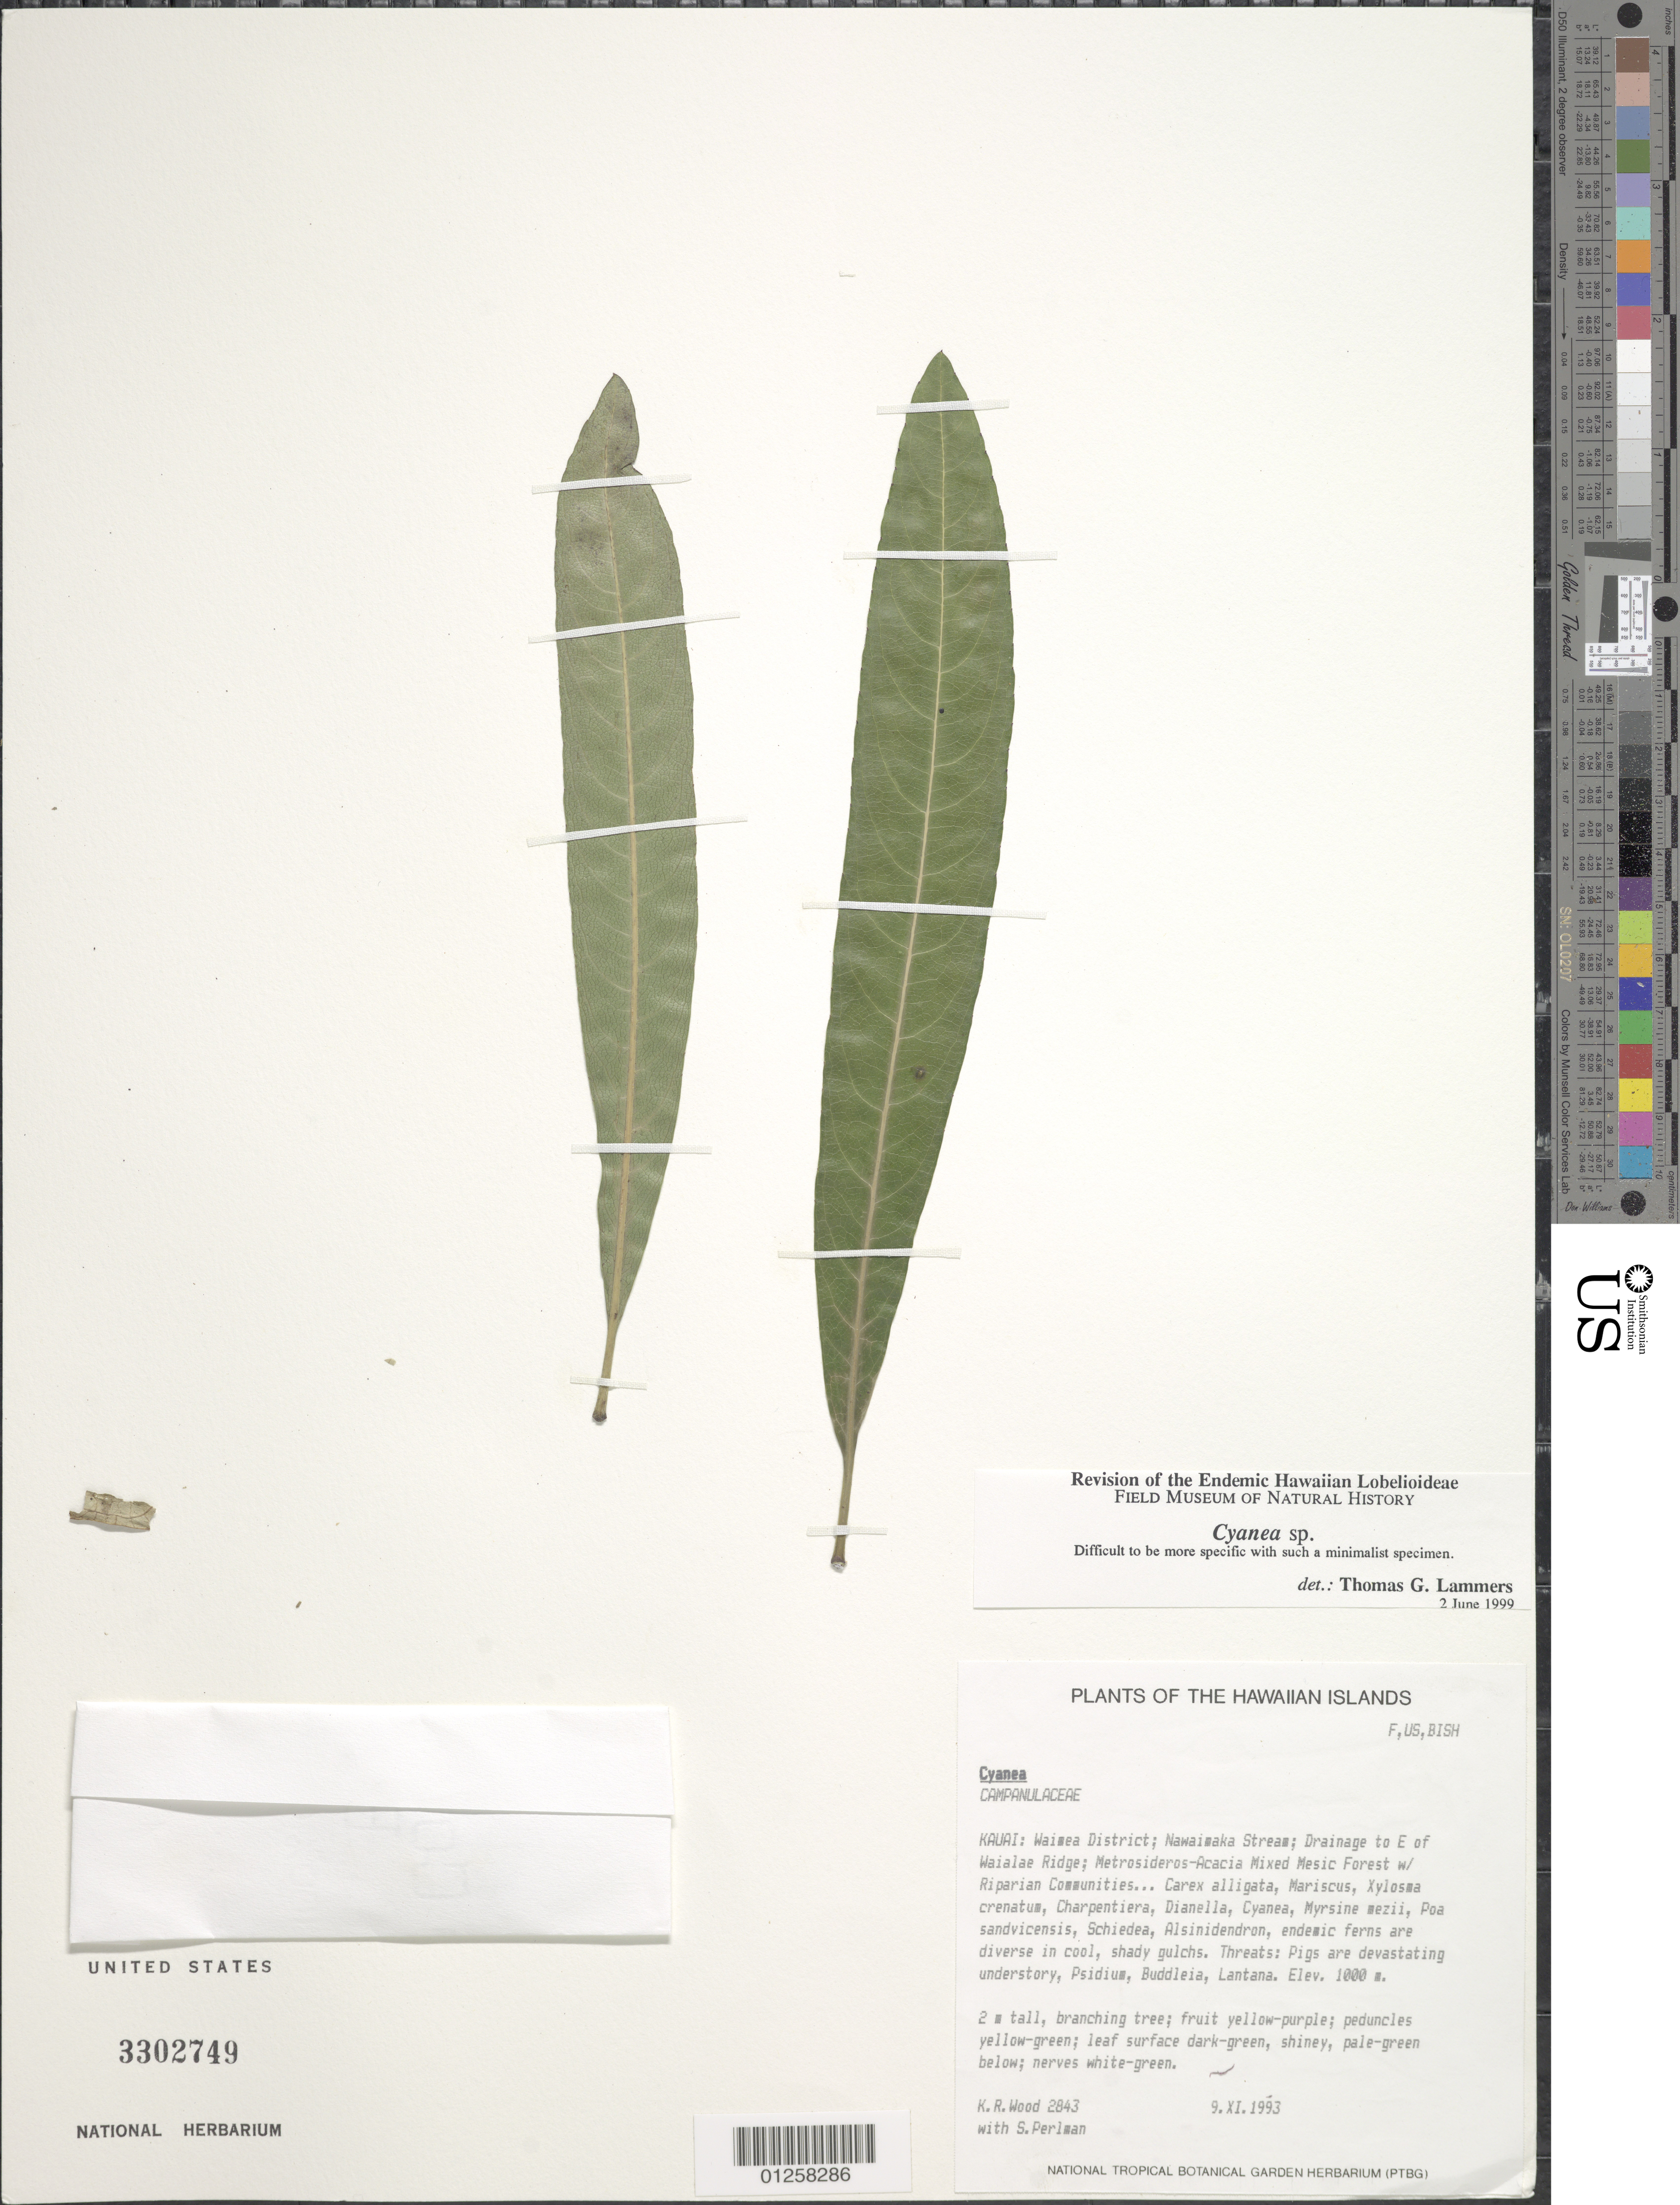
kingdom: Plantae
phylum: Tracheophyta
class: Magnoliopsida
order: Asterales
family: Campanulaceae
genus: Cyanea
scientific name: Cyanea sp.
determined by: Lammers, T. G.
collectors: K. R. Wood & S. P. Perlman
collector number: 2843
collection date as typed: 9 Nov 1993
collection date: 1993-11-09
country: United States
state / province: Hawaii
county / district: Kauai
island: Kaua'i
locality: Waimea Dist., Nawaimaka Stream, drainage to E of Waialae Ridge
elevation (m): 1000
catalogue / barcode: US 3302749